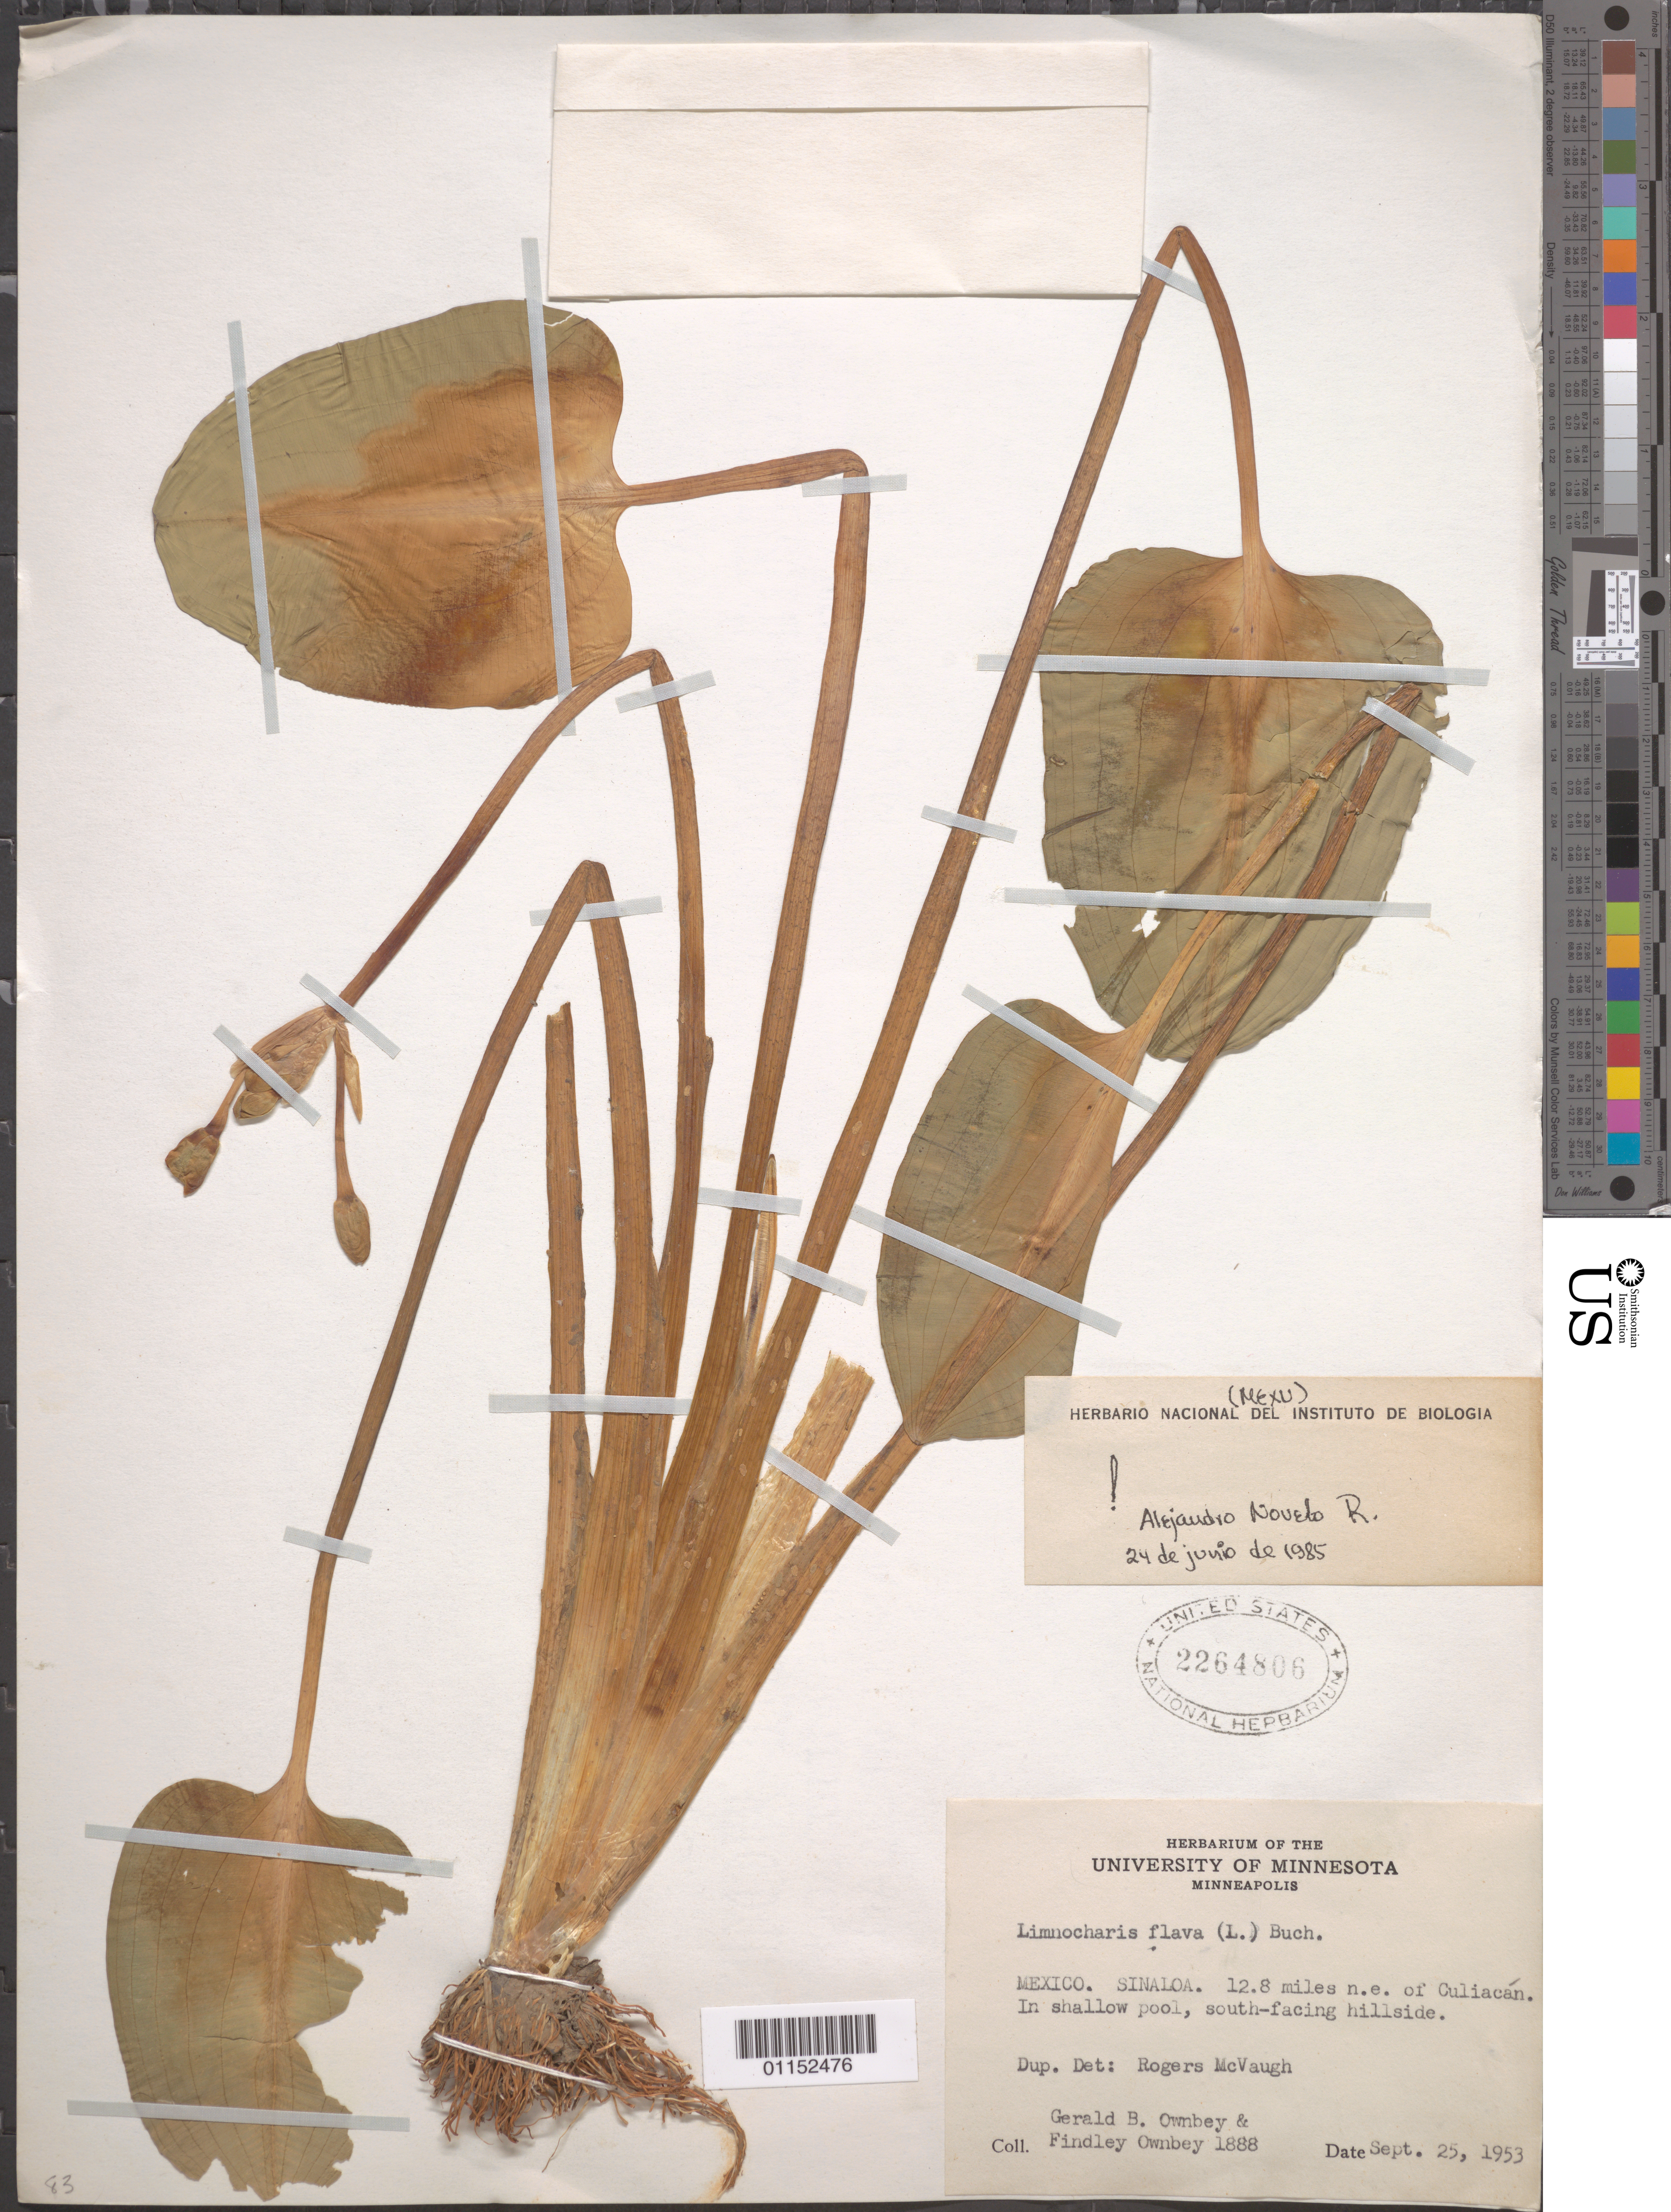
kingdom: Plantae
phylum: Tracheophyta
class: Liliopsida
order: Alismatales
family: Alismataceae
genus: Limnocharis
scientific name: Limnocharis flava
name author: (L.) Buchenau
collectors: G. B. Ownbey & F. Ownbey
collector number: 1888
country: Mexico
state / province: Sinaloa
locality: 12.8 mi NE of Culiacan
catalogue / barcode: US 2264806